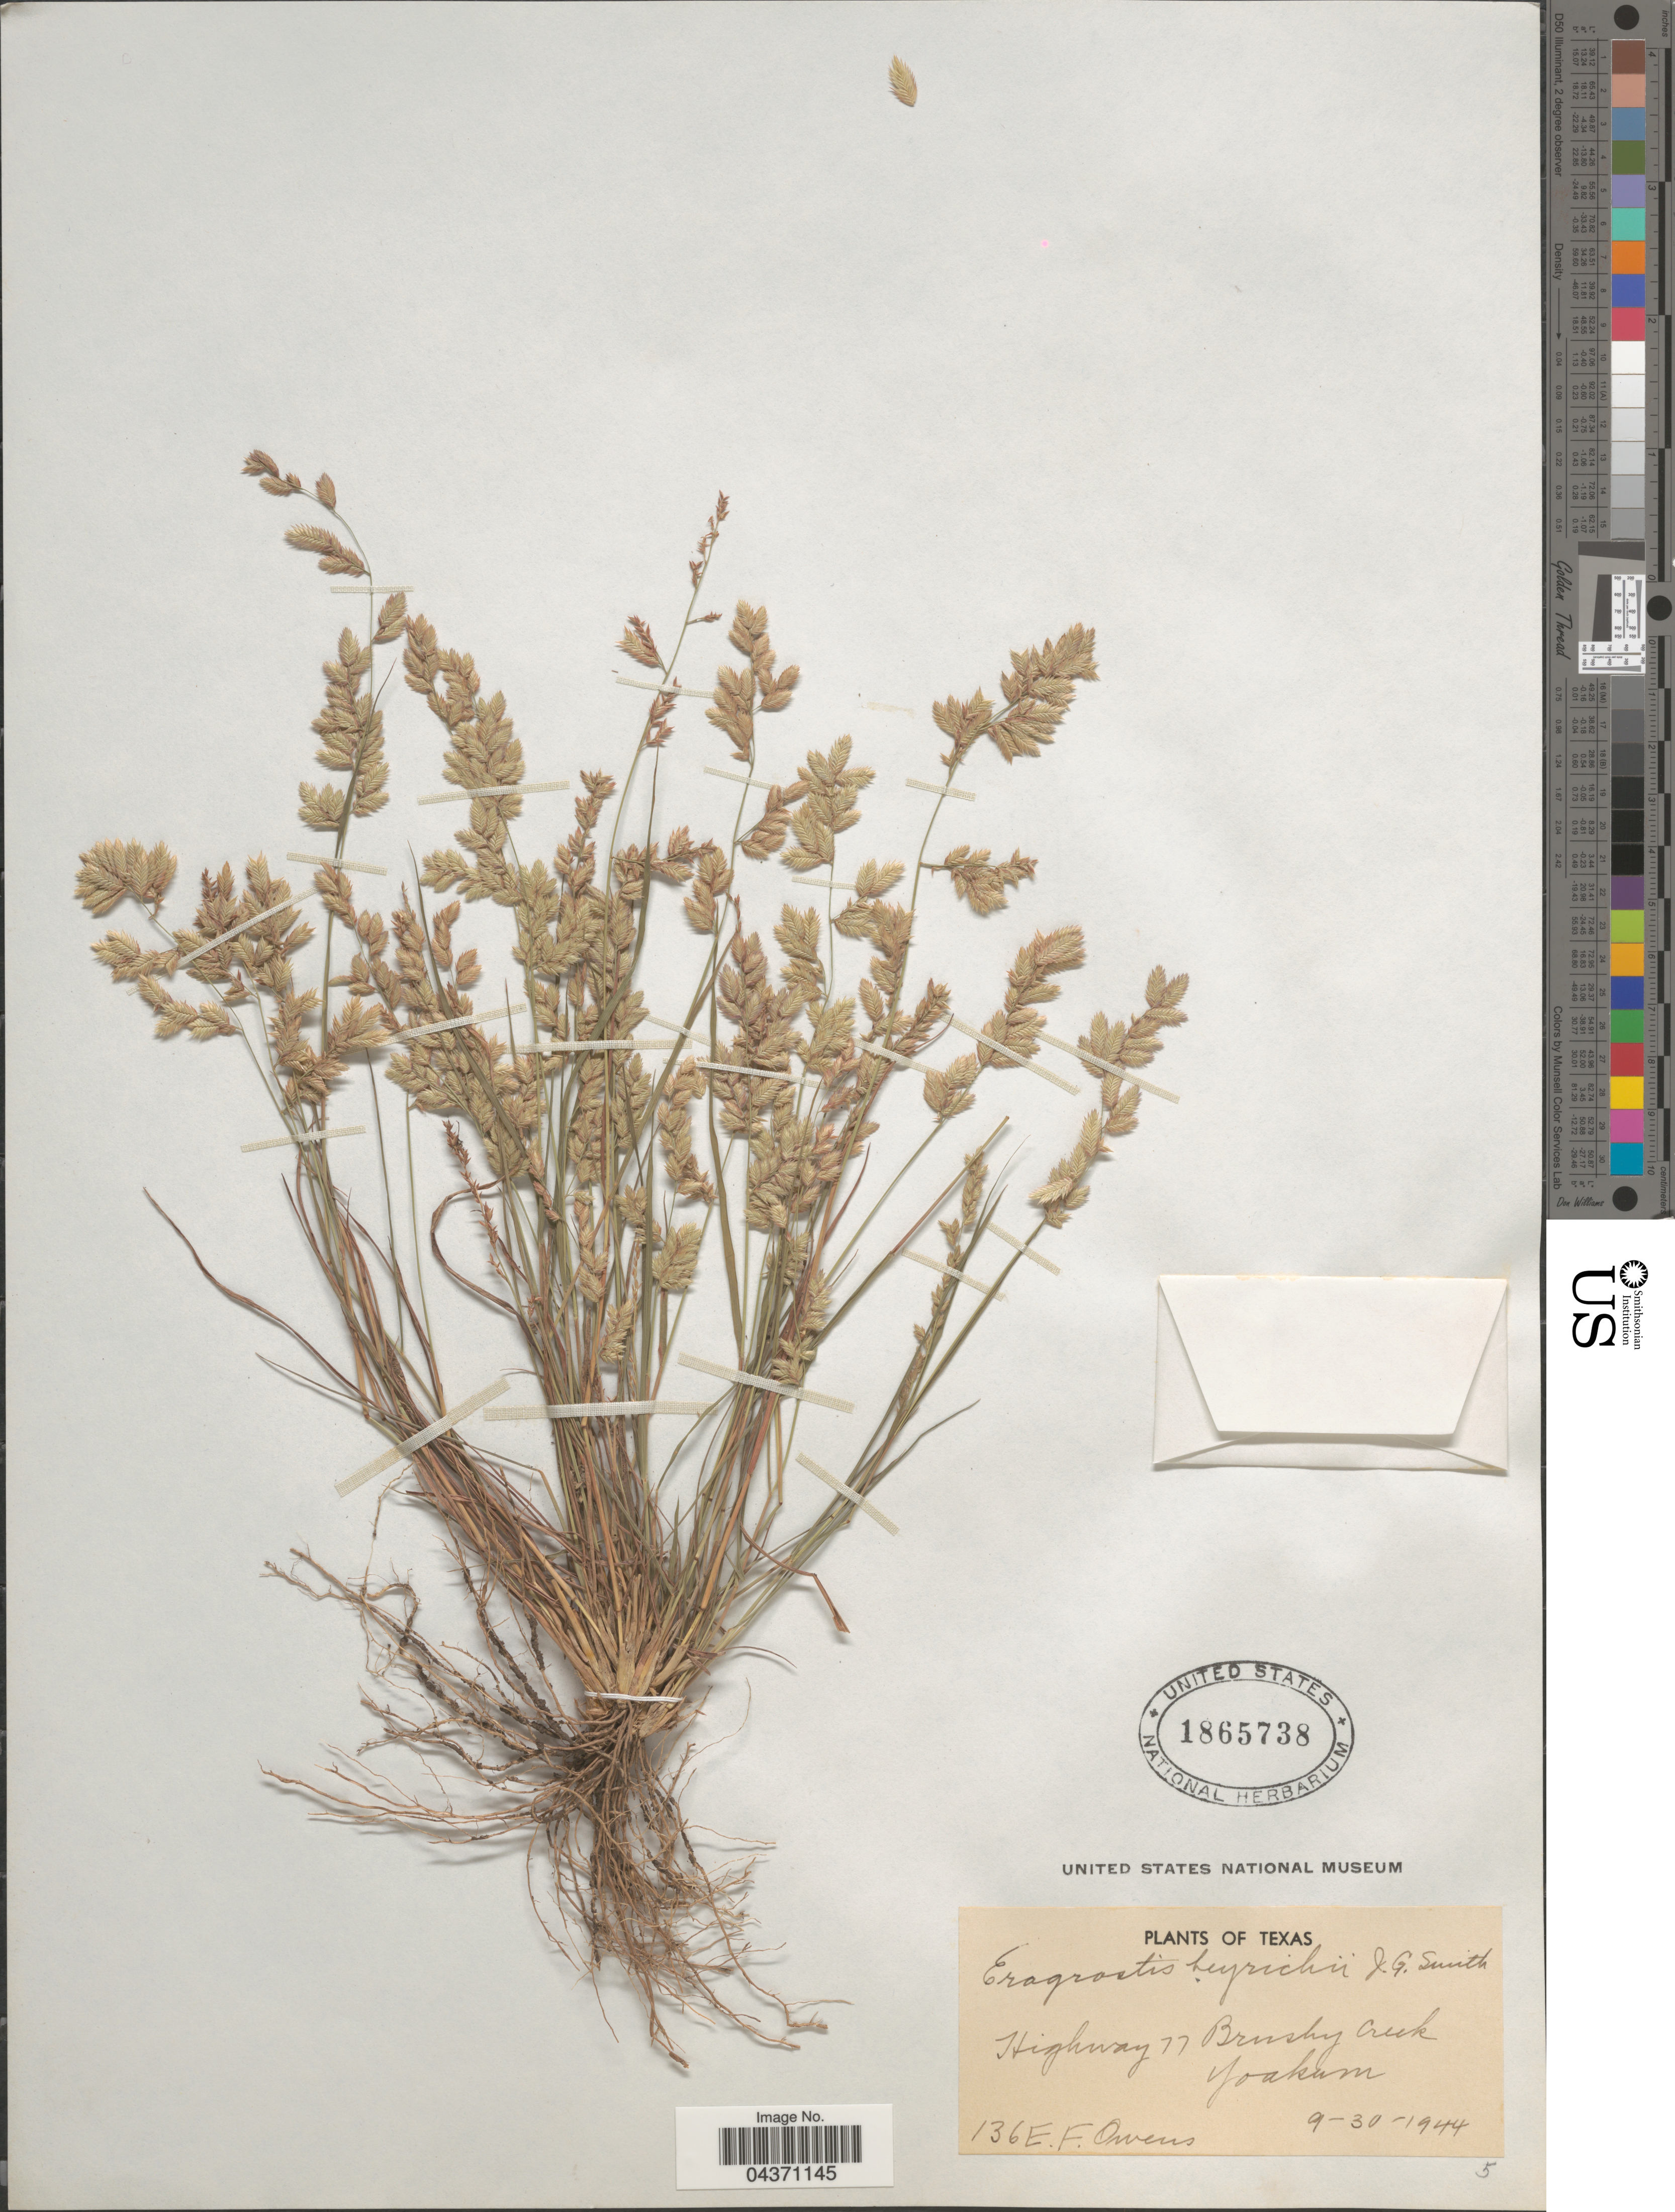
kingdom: Plantae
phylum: Tracheophyta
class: Liliopsida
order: Poales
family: Poaceae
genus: Eragrostis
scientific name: Eragrostis secundiflora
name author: J. Presl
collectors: E. Owens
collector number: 136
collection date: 1944-09-30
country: United States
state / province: Texas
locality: Highway 77 Brushy Creek Yoakum.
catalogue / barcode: US 1865738